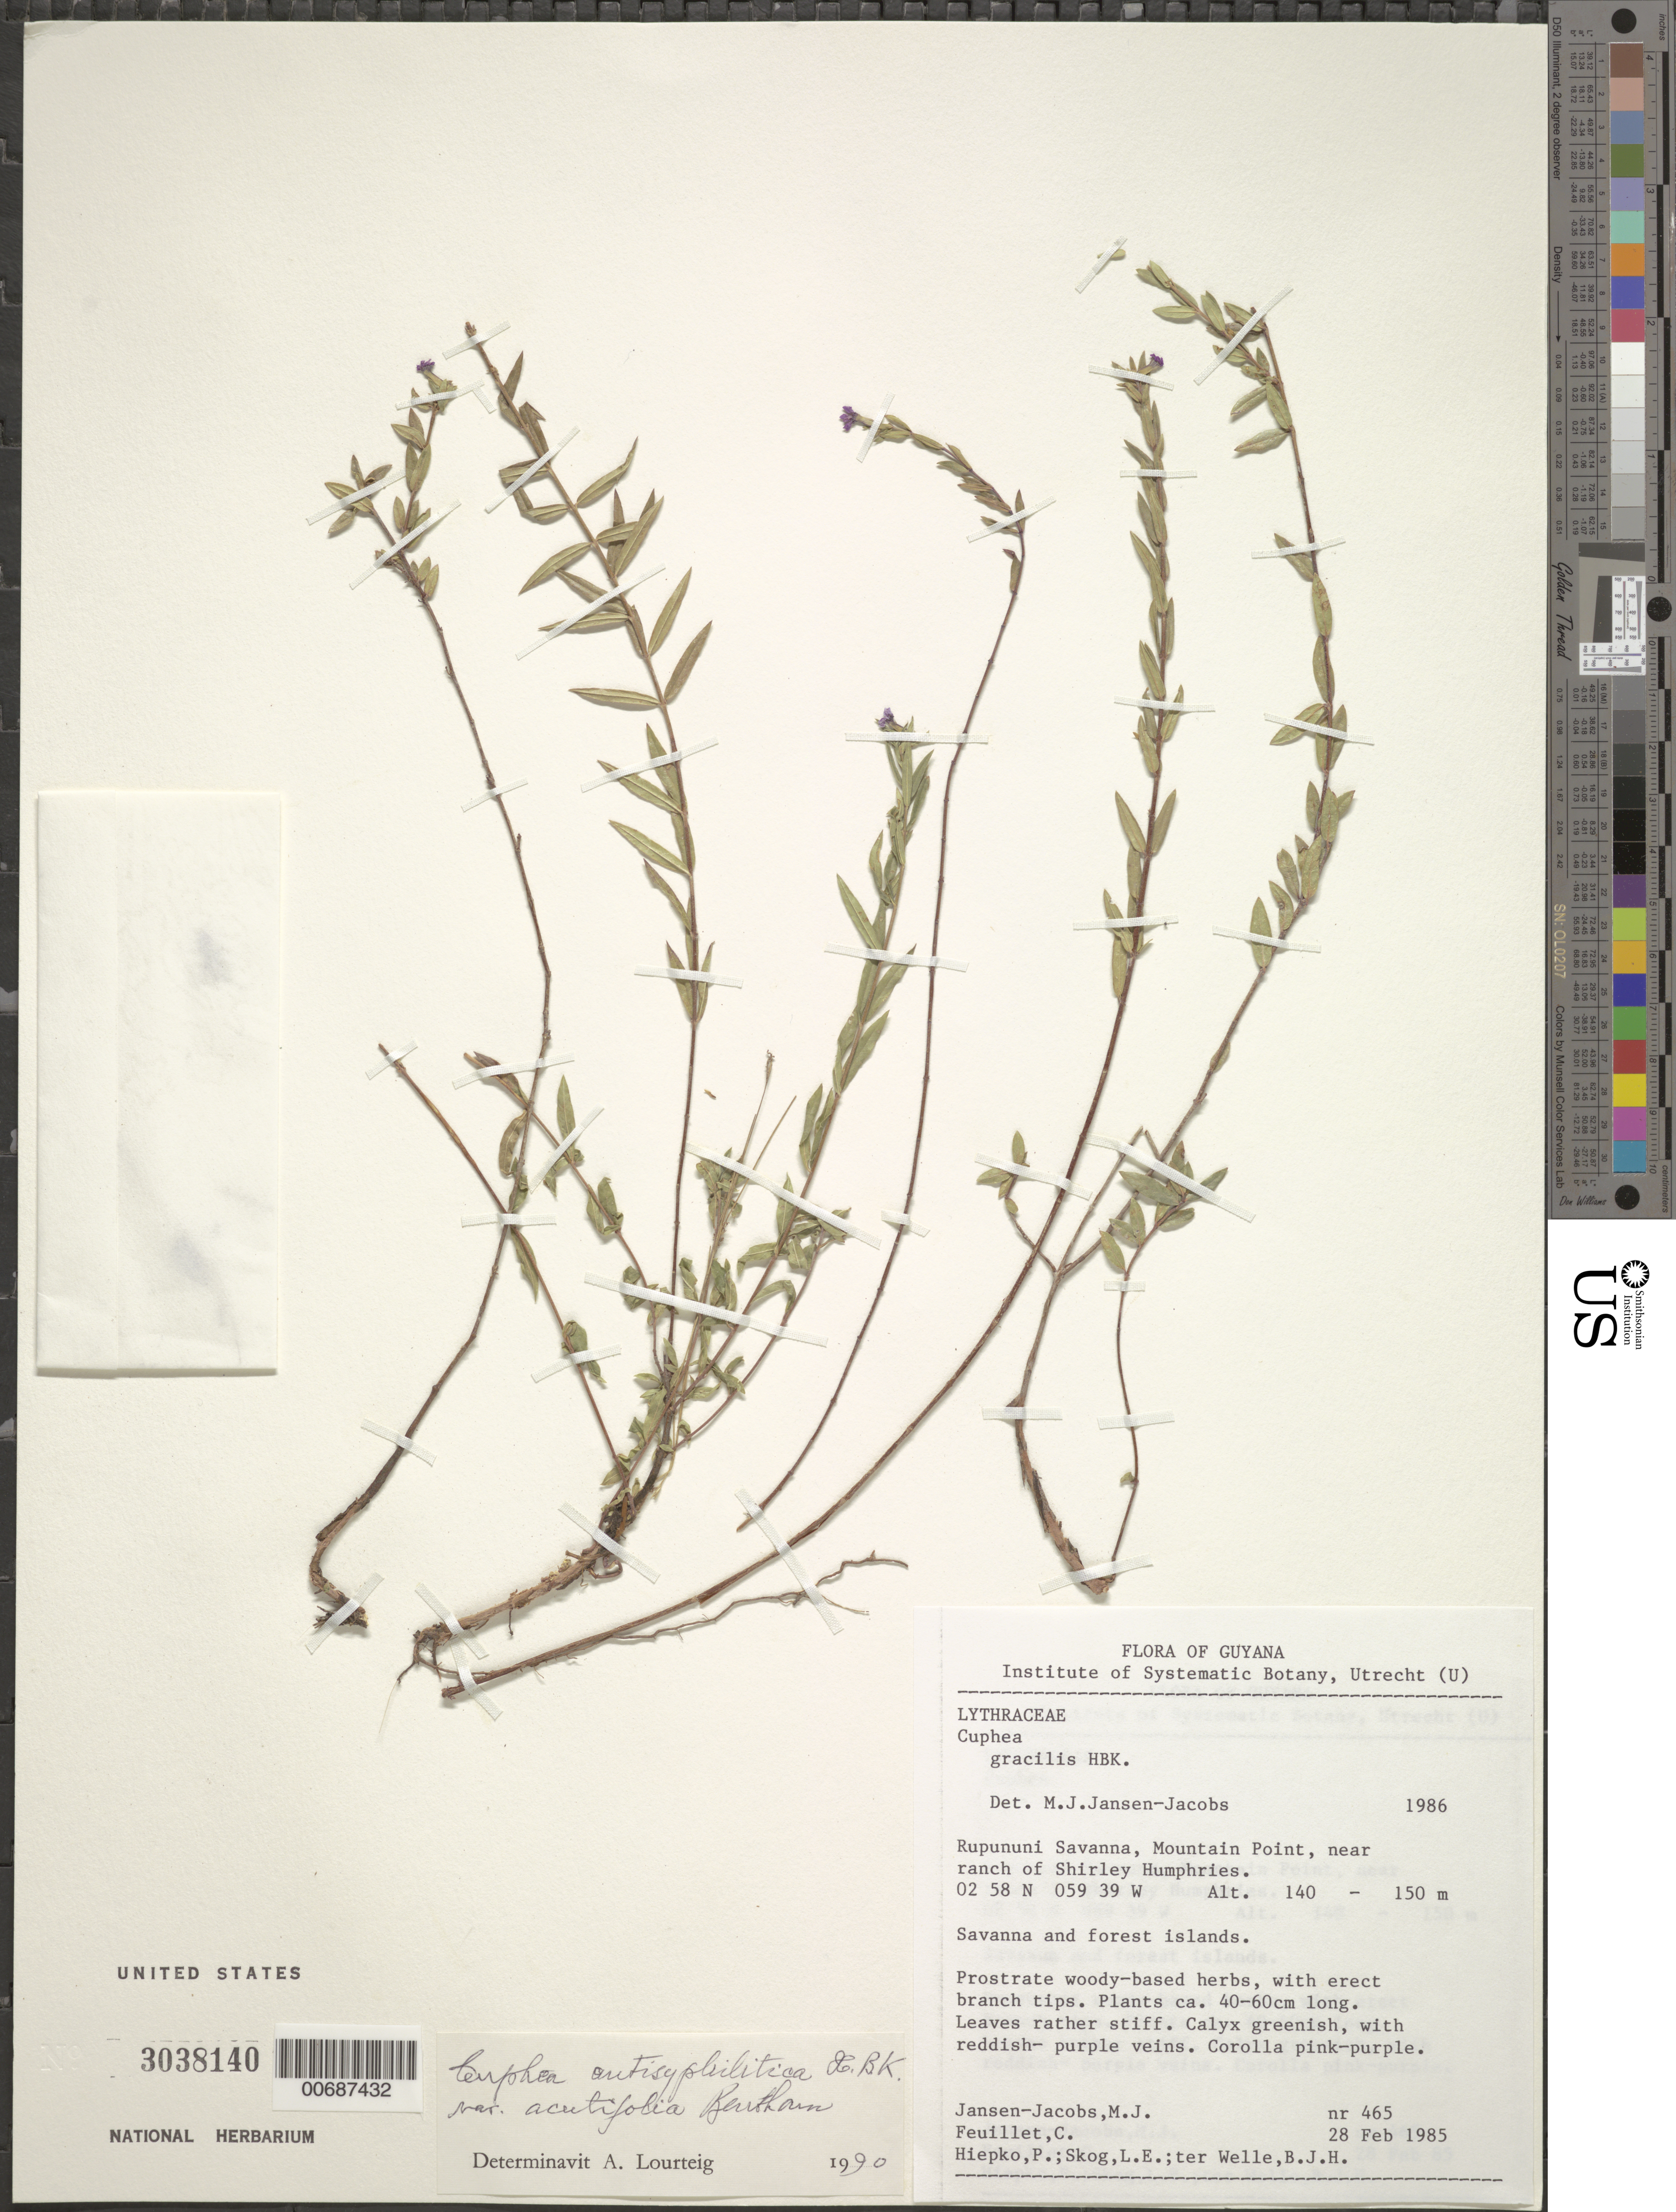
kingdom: Plantae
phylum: Tracheophyta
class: Magnoliopsida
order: Myrtales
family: Lythraceae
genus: Cuphea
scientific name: Cuphea antisyphilitica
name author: Kunth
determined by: Lourteig, A.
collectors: M. J. Jansen-Jacobs, C. Feuillet, P. H. Hiepko, L. E. Skog & B. Welle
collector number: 465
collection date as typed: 28-Feb-85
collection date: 1985-02-28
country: Guyana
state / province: U. Takutu-U. Essequibo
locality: Rupununi Savanna, Mountain Point, near ranch of Shirley Humphries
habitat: Savanna and forest islands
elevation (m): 140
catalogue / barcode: US 3038140